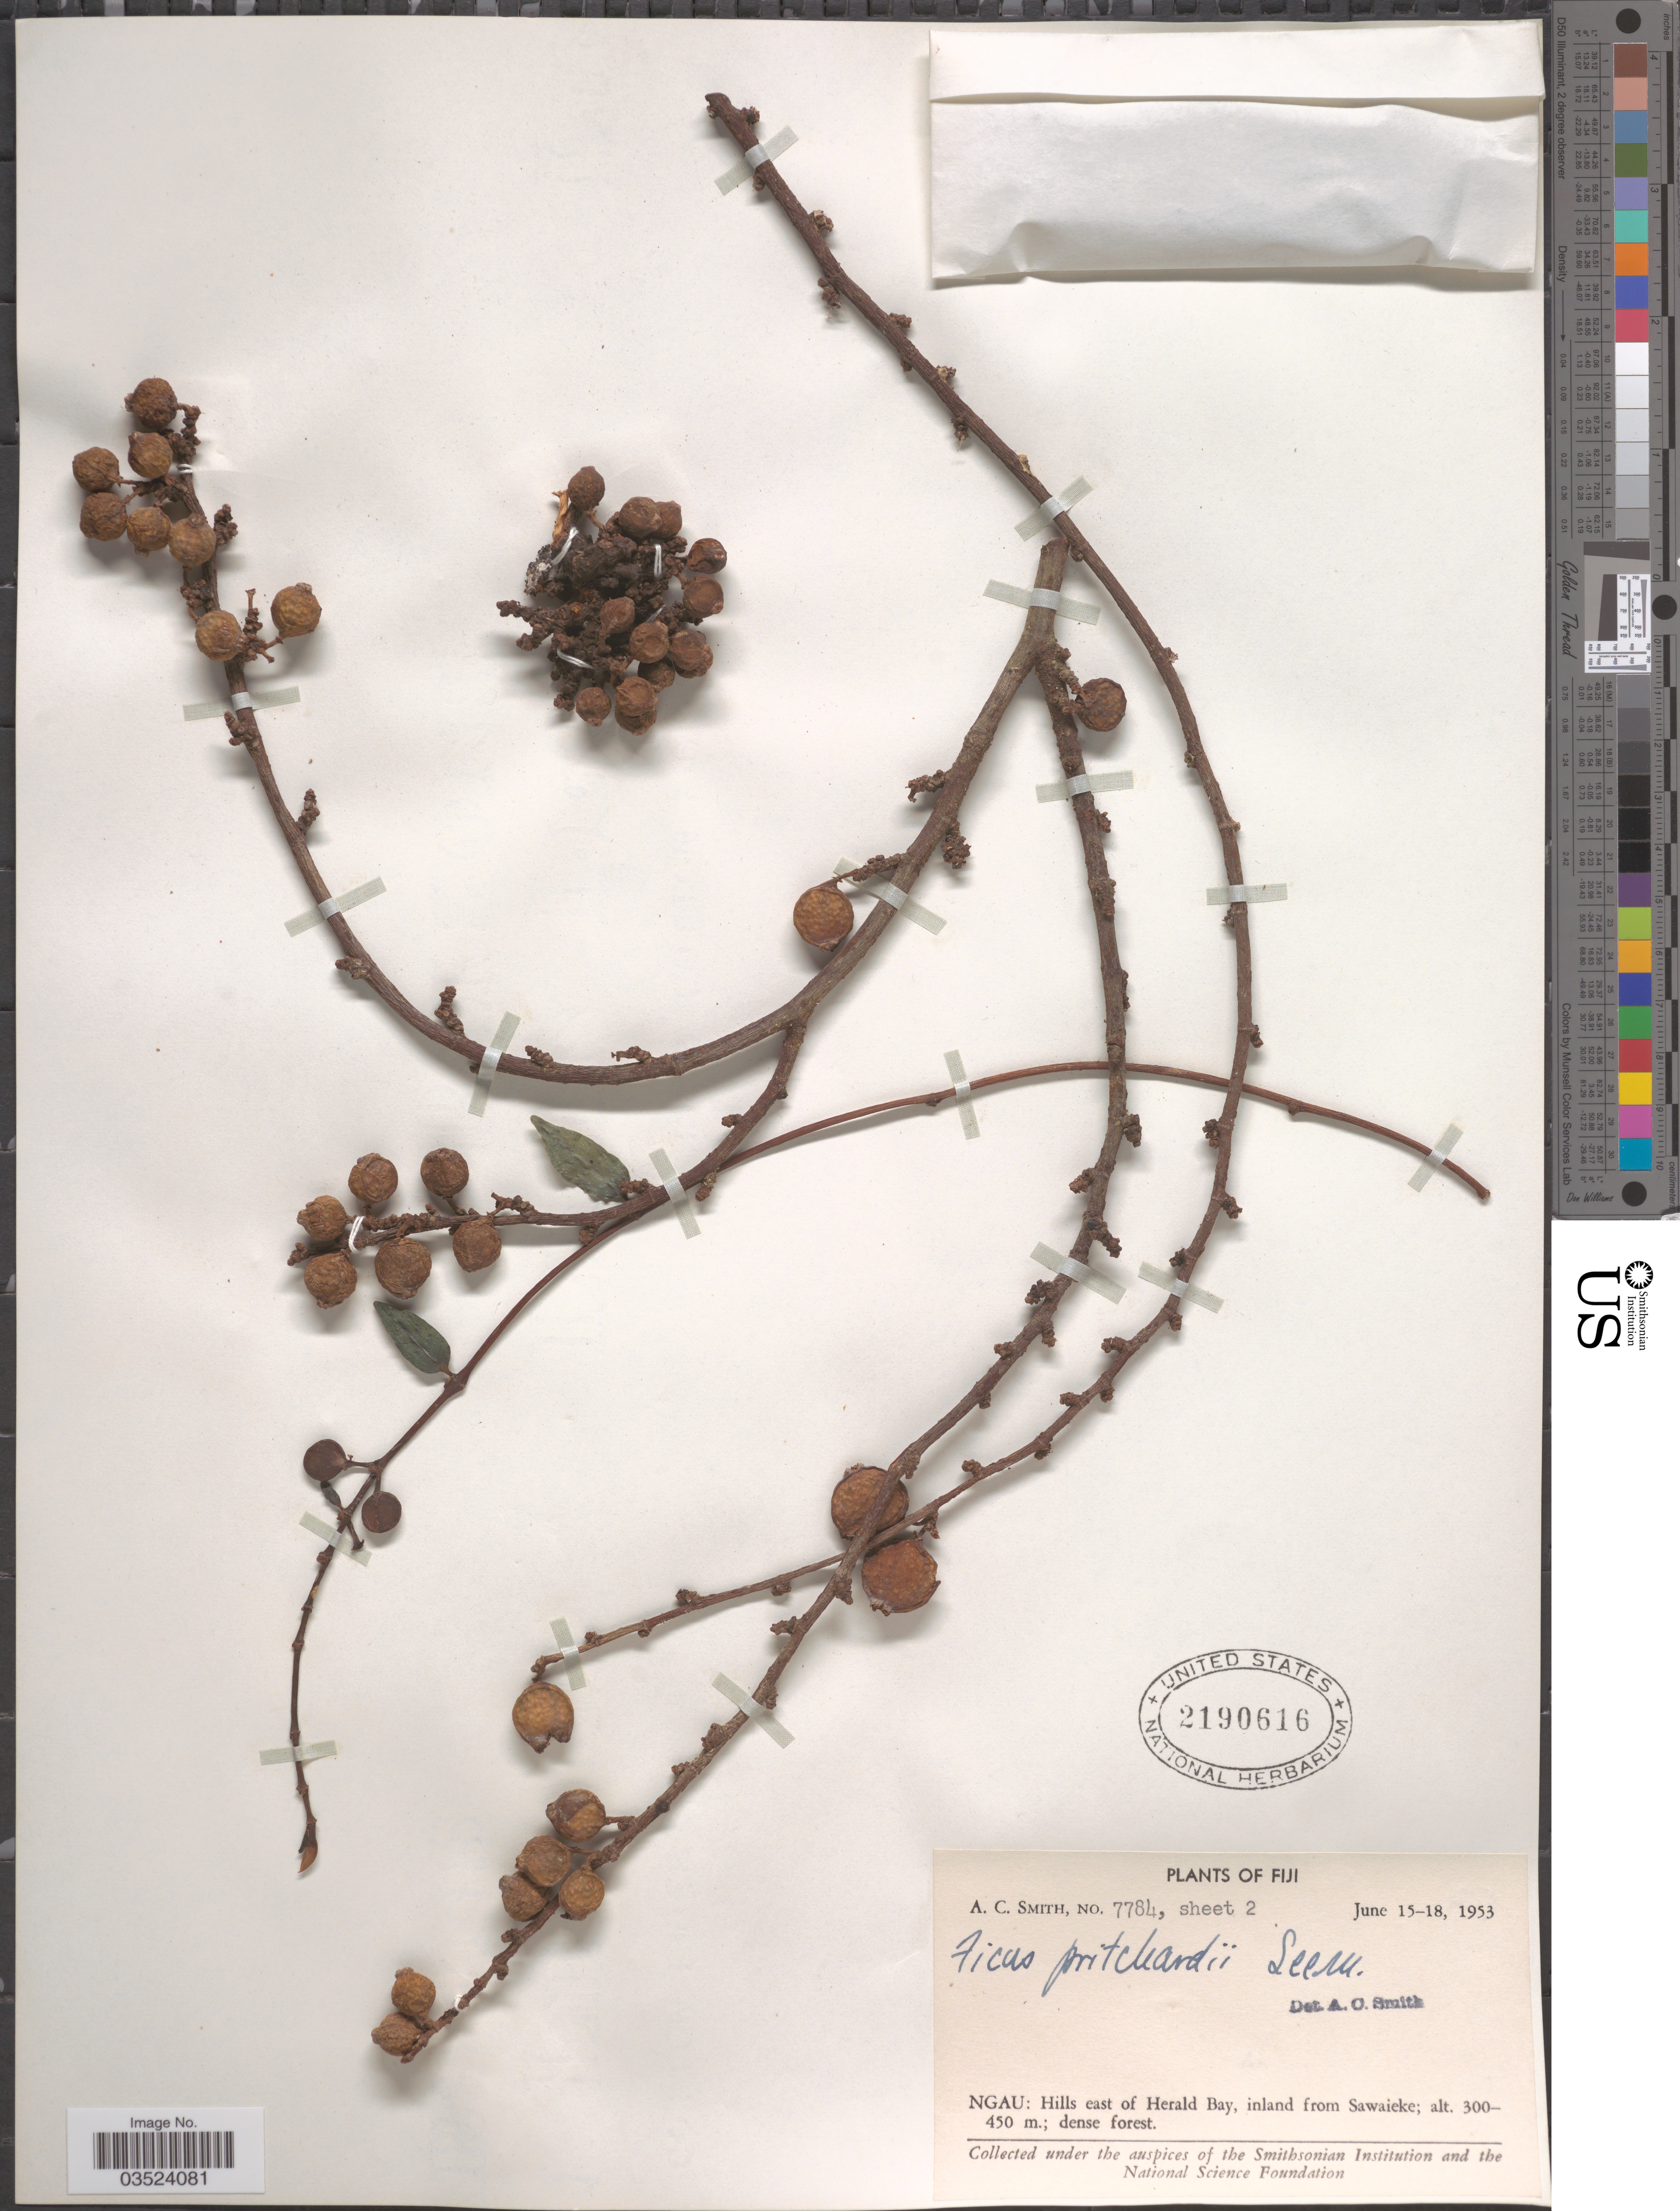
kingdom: Plantae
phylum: Tracheophyta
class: Magnoliopsida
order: Rosales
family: Moraceae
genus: Ficus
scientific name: Ficus pritchardii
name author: Seem.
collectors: A. C. Smith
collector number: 7784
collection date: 1953-06-15/1953-06-18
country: Fiji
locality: Ngau: Hills east of Herald Bay, inland from Sawaieke.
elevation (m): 300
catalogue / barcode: US 2190616